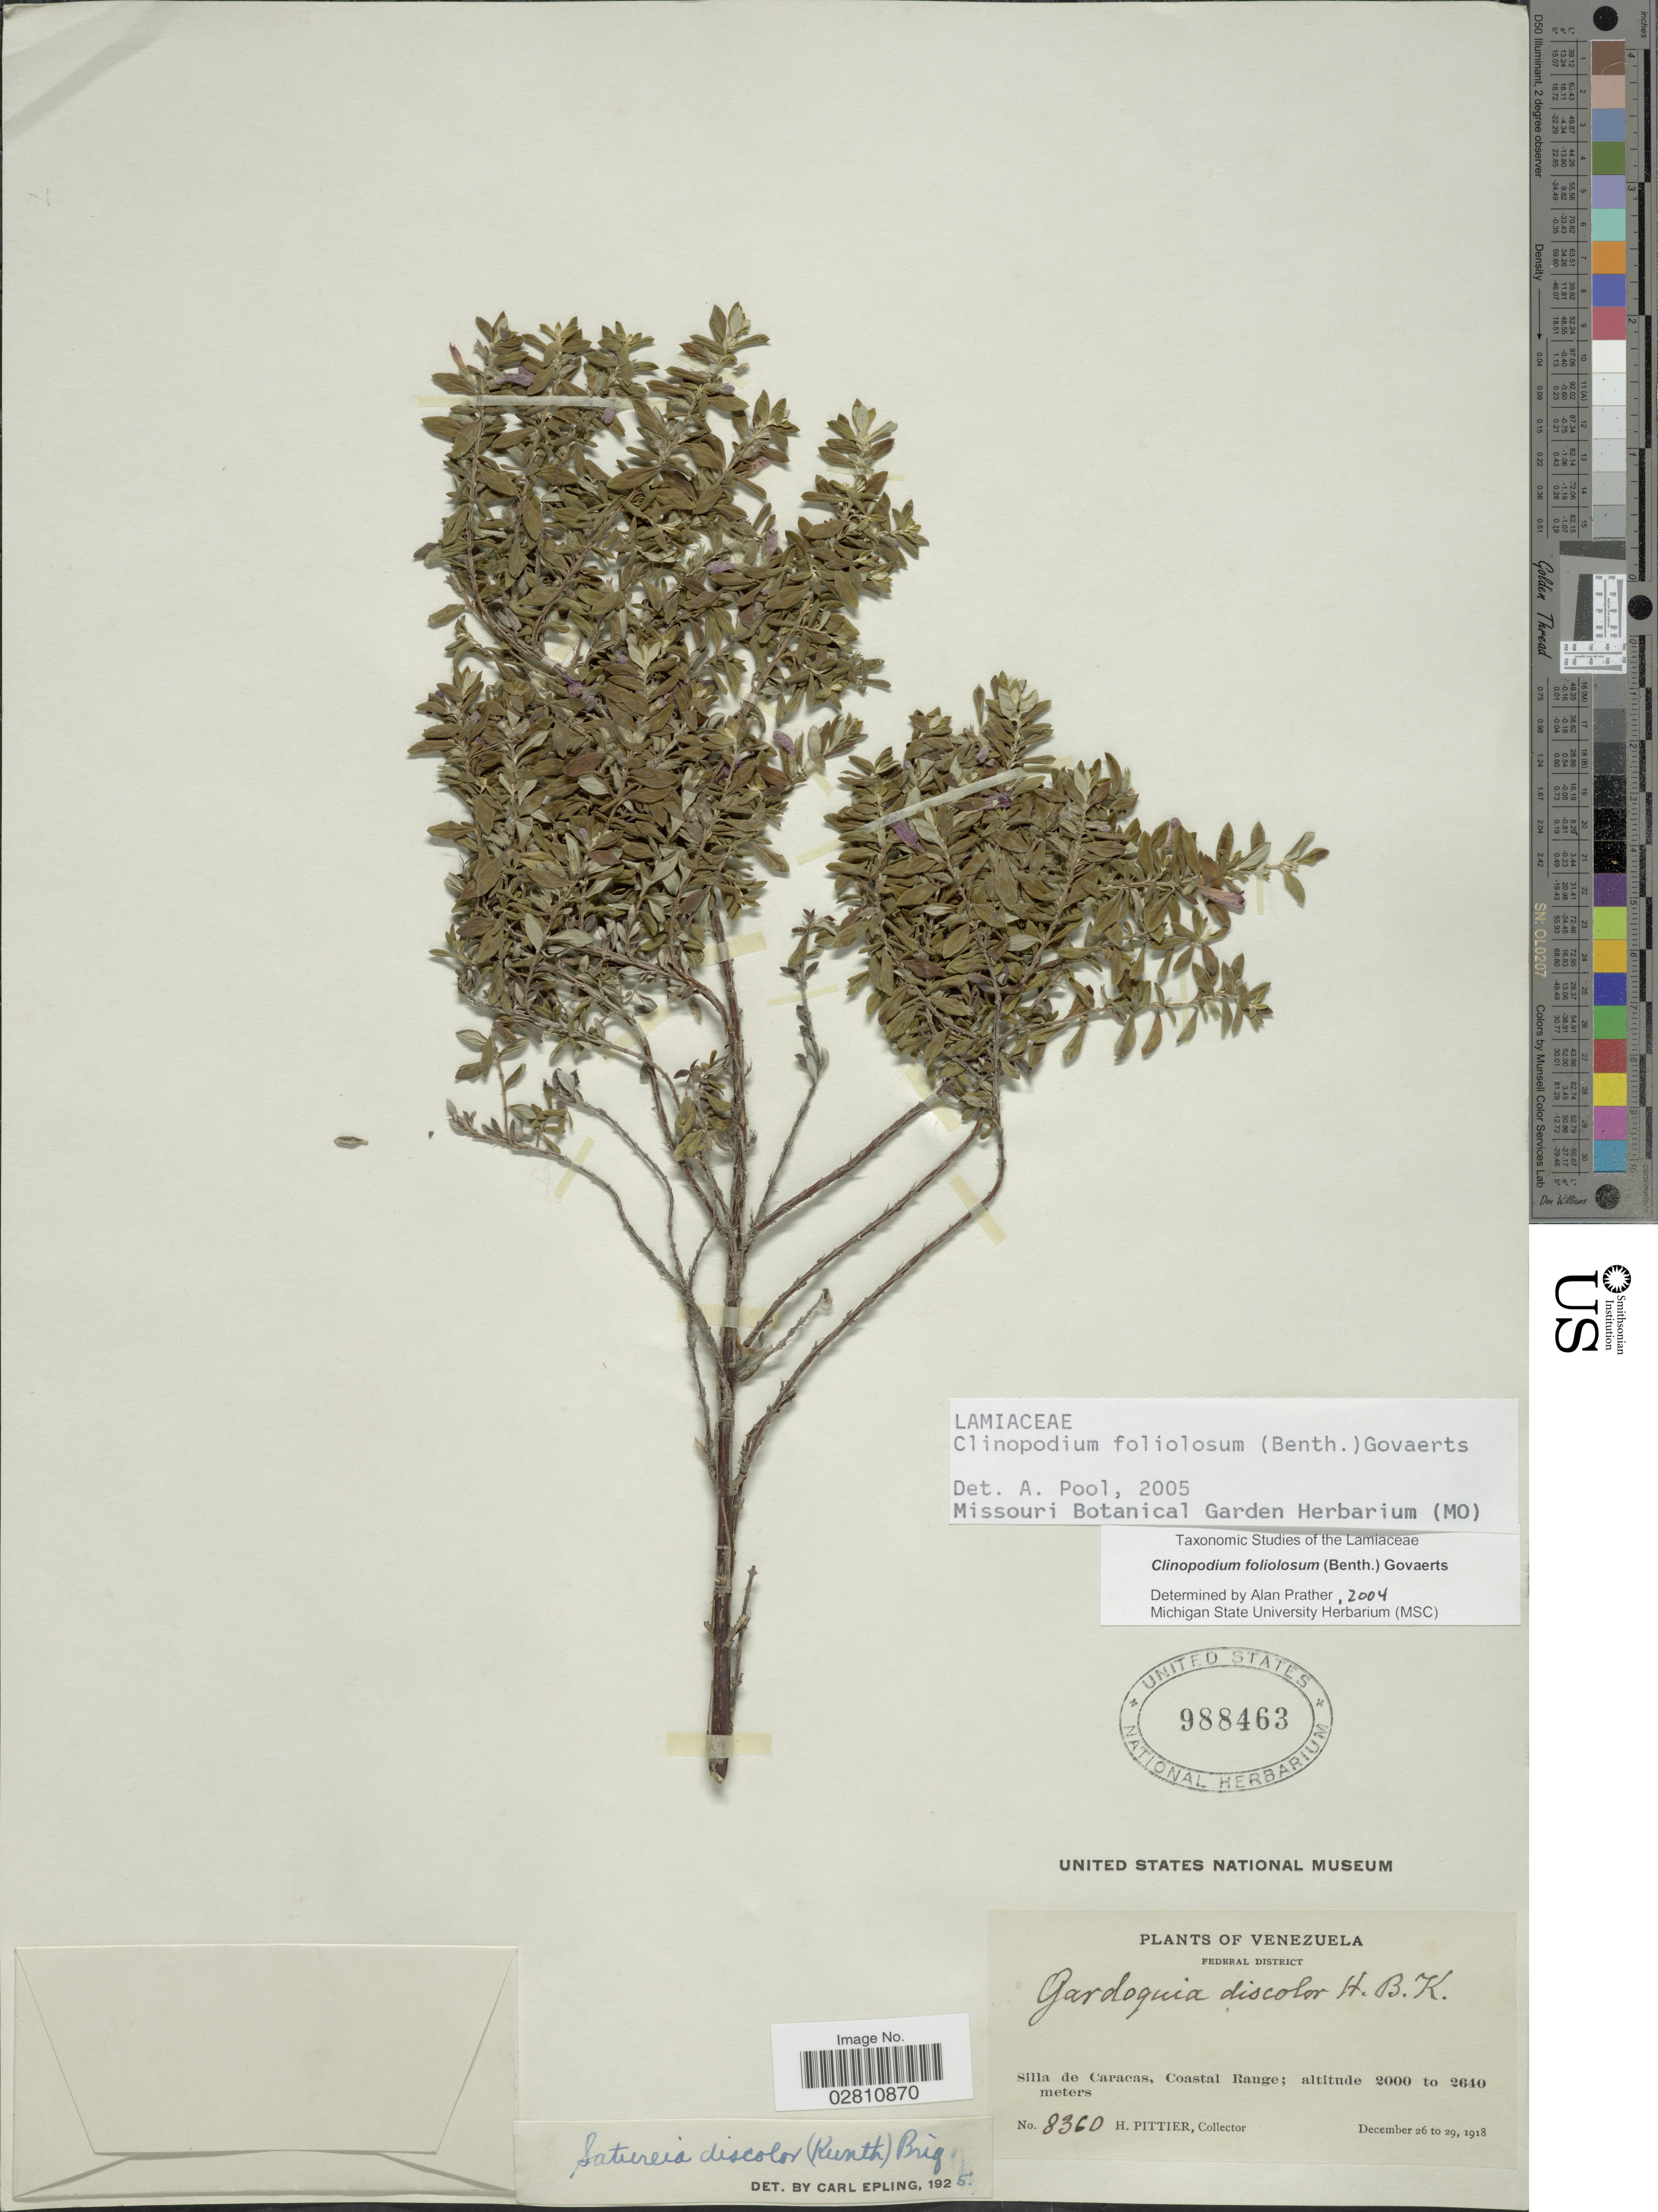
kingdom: Plantae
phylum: Tracheophyta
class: Magnoliopsida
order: Lamiales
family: Lamiaceae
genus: Clinopodium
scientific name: Clinopodium foliolosum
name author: (Benth.) Govaerts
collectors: H. F. Pittier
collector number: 8360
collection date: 1918-12-26/1918-12-29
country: Venezuela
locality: Federal District, Silla de Caracas, Coastal Range.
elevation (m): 2000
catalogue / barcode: US 988463